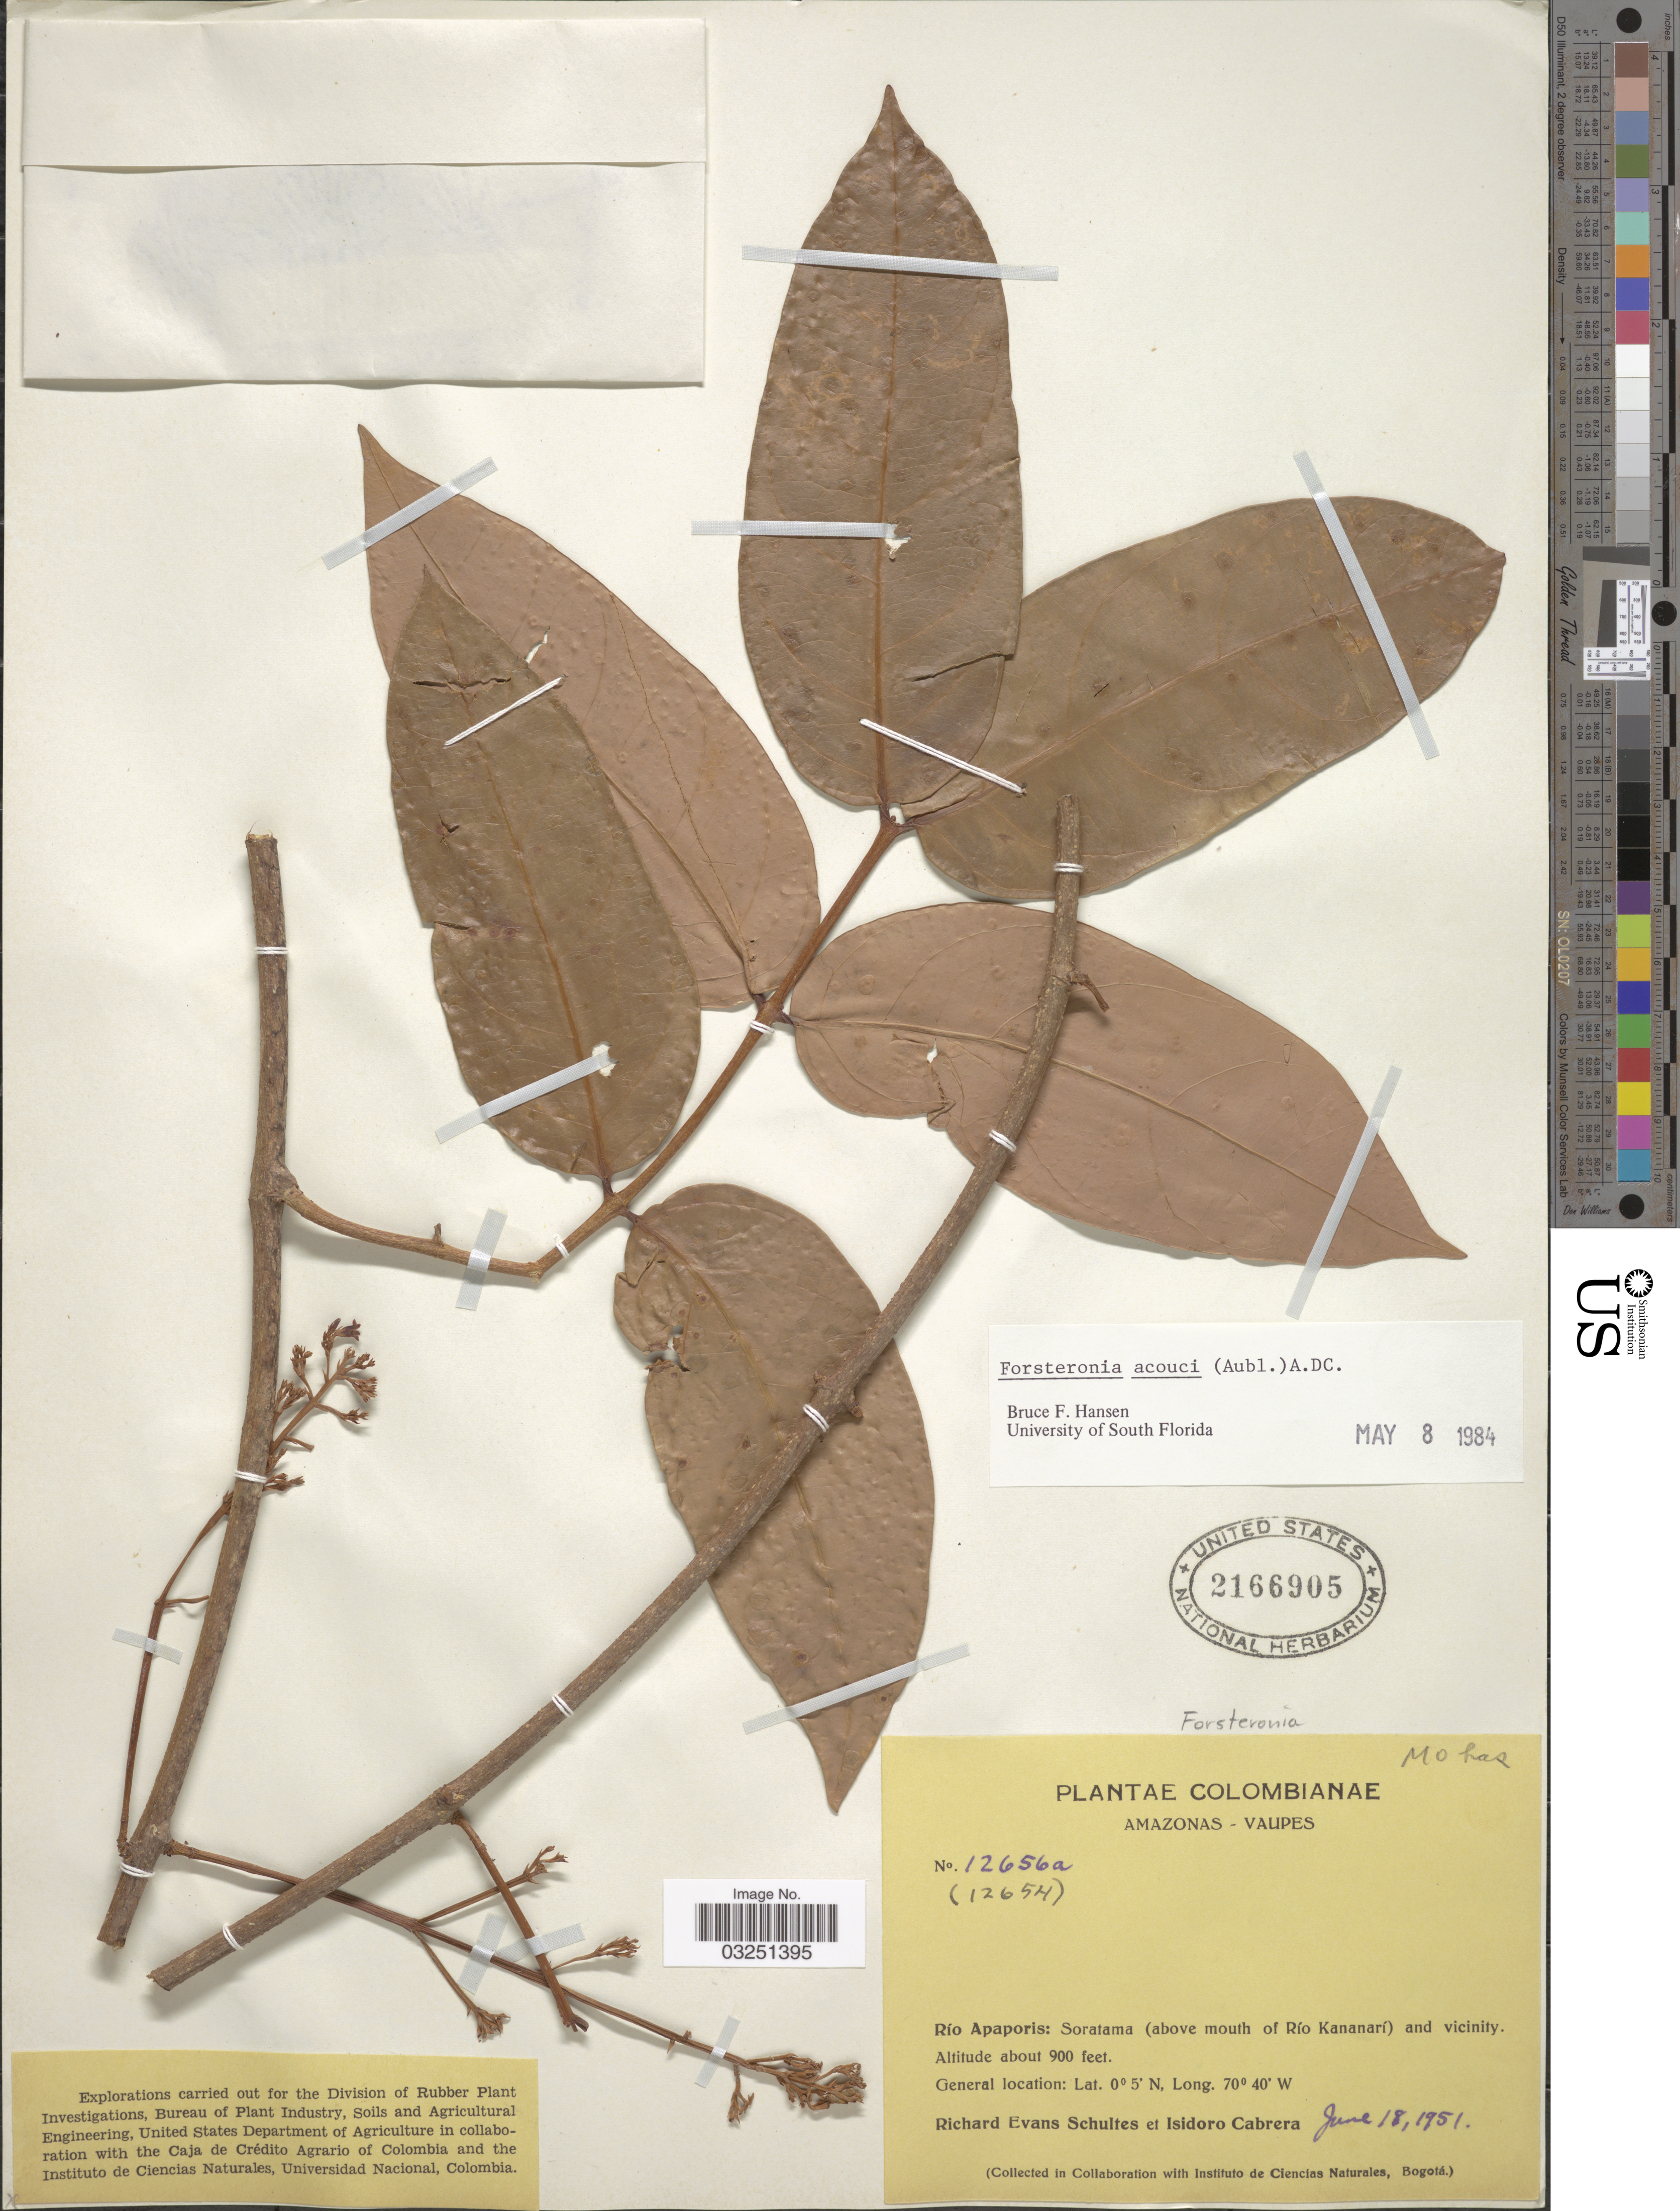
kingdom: Plantae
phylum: Tracheophyta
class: Magnoliopsida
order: Gentianales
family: Apocynaceae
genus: Forsteronia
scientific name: Forsteronia acouci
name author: (Aubl.) A. DC.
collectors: R. E. Schultes & I. Cabrera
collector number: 12656a/12654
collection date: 1951-06-18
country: Colombia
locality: Amazonas - Vaupés. Río Apaporis: Soratama (above mouth of Río Kananarí) and vicinity.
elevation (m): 274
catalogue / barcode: US 2166905